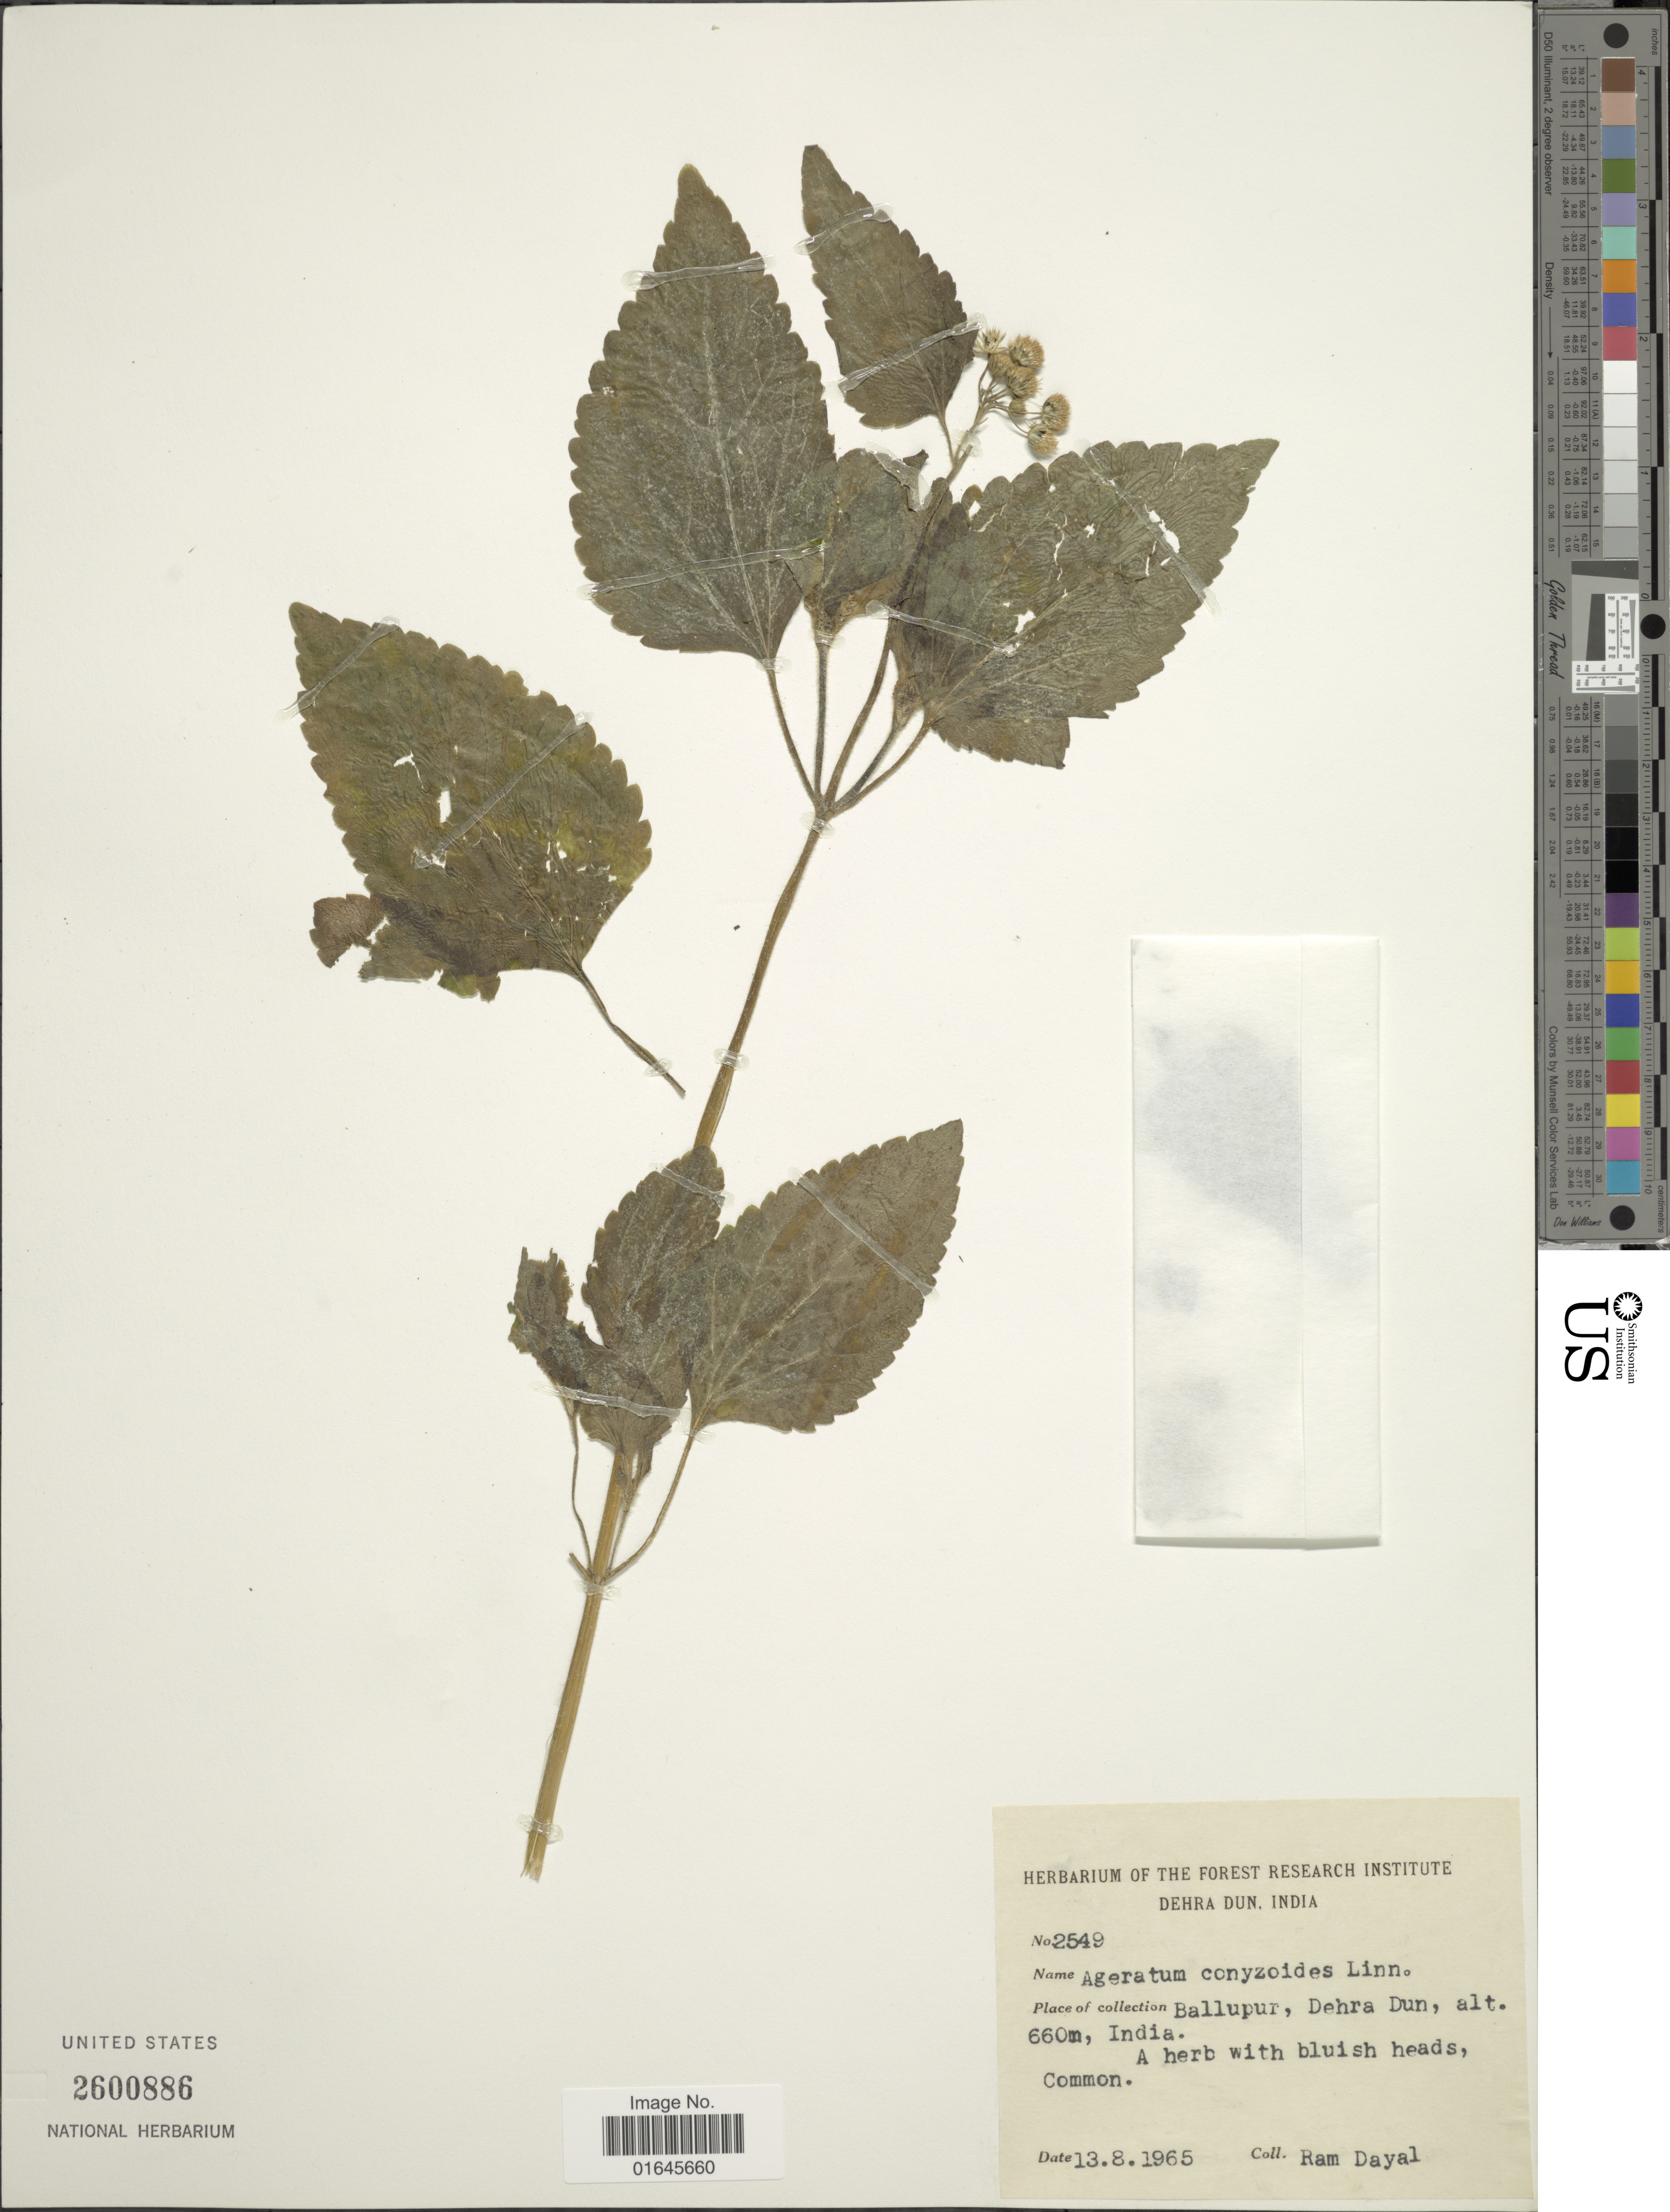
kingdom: Plantae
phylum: Tracheophyta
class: Magnoliopsida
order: Asterales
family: Asteraceae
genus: Ageratum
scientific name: Ageratum conyzoides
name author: L.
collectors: R. Dayal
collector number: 2549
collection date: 1965-08-13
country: India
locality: Ballupur, Dehra Dun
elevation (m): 660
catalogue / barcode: US 2600886